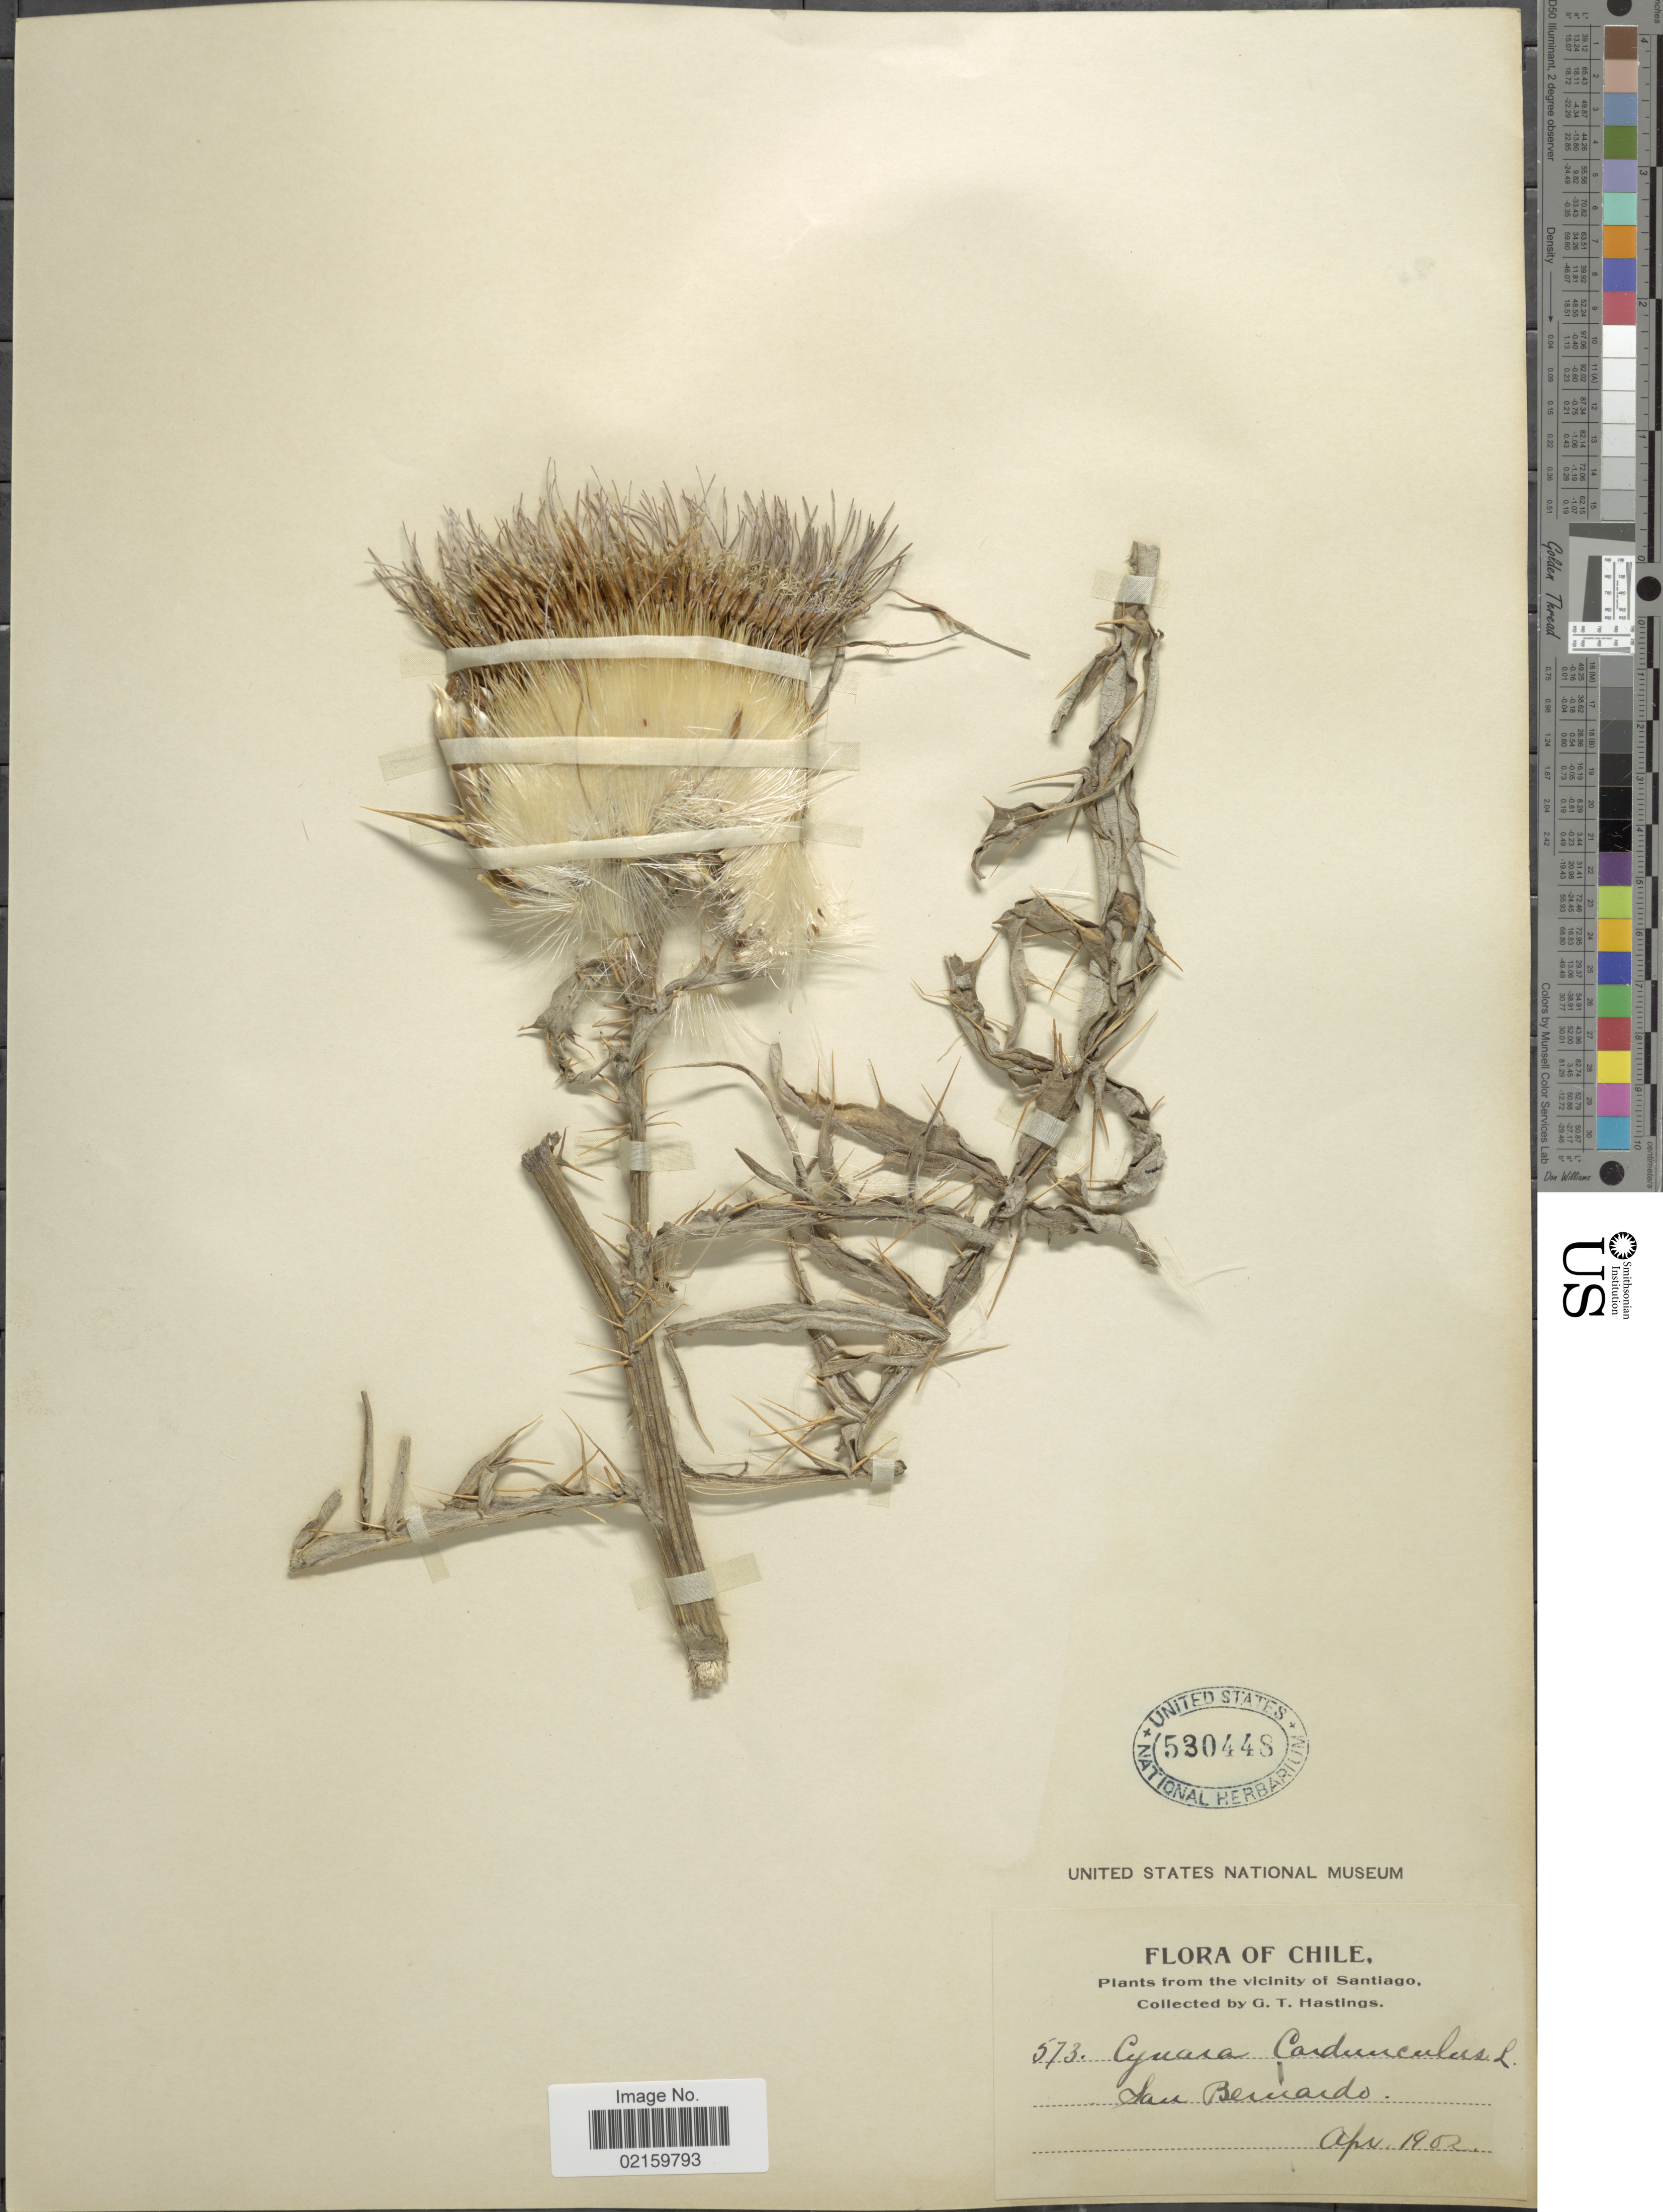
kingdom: Plantae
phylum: Tracheophyta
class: Magnoliopsida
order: Asterales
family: Asteraceae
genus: Cynara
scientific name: Cynara cardunculus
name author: L.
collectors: G. Hastings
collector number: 573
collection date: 1902-04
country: Chile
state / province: Región Metropolitana (RM)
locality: Vicinity of Santiago. San Bernardo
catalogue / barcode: US 530448